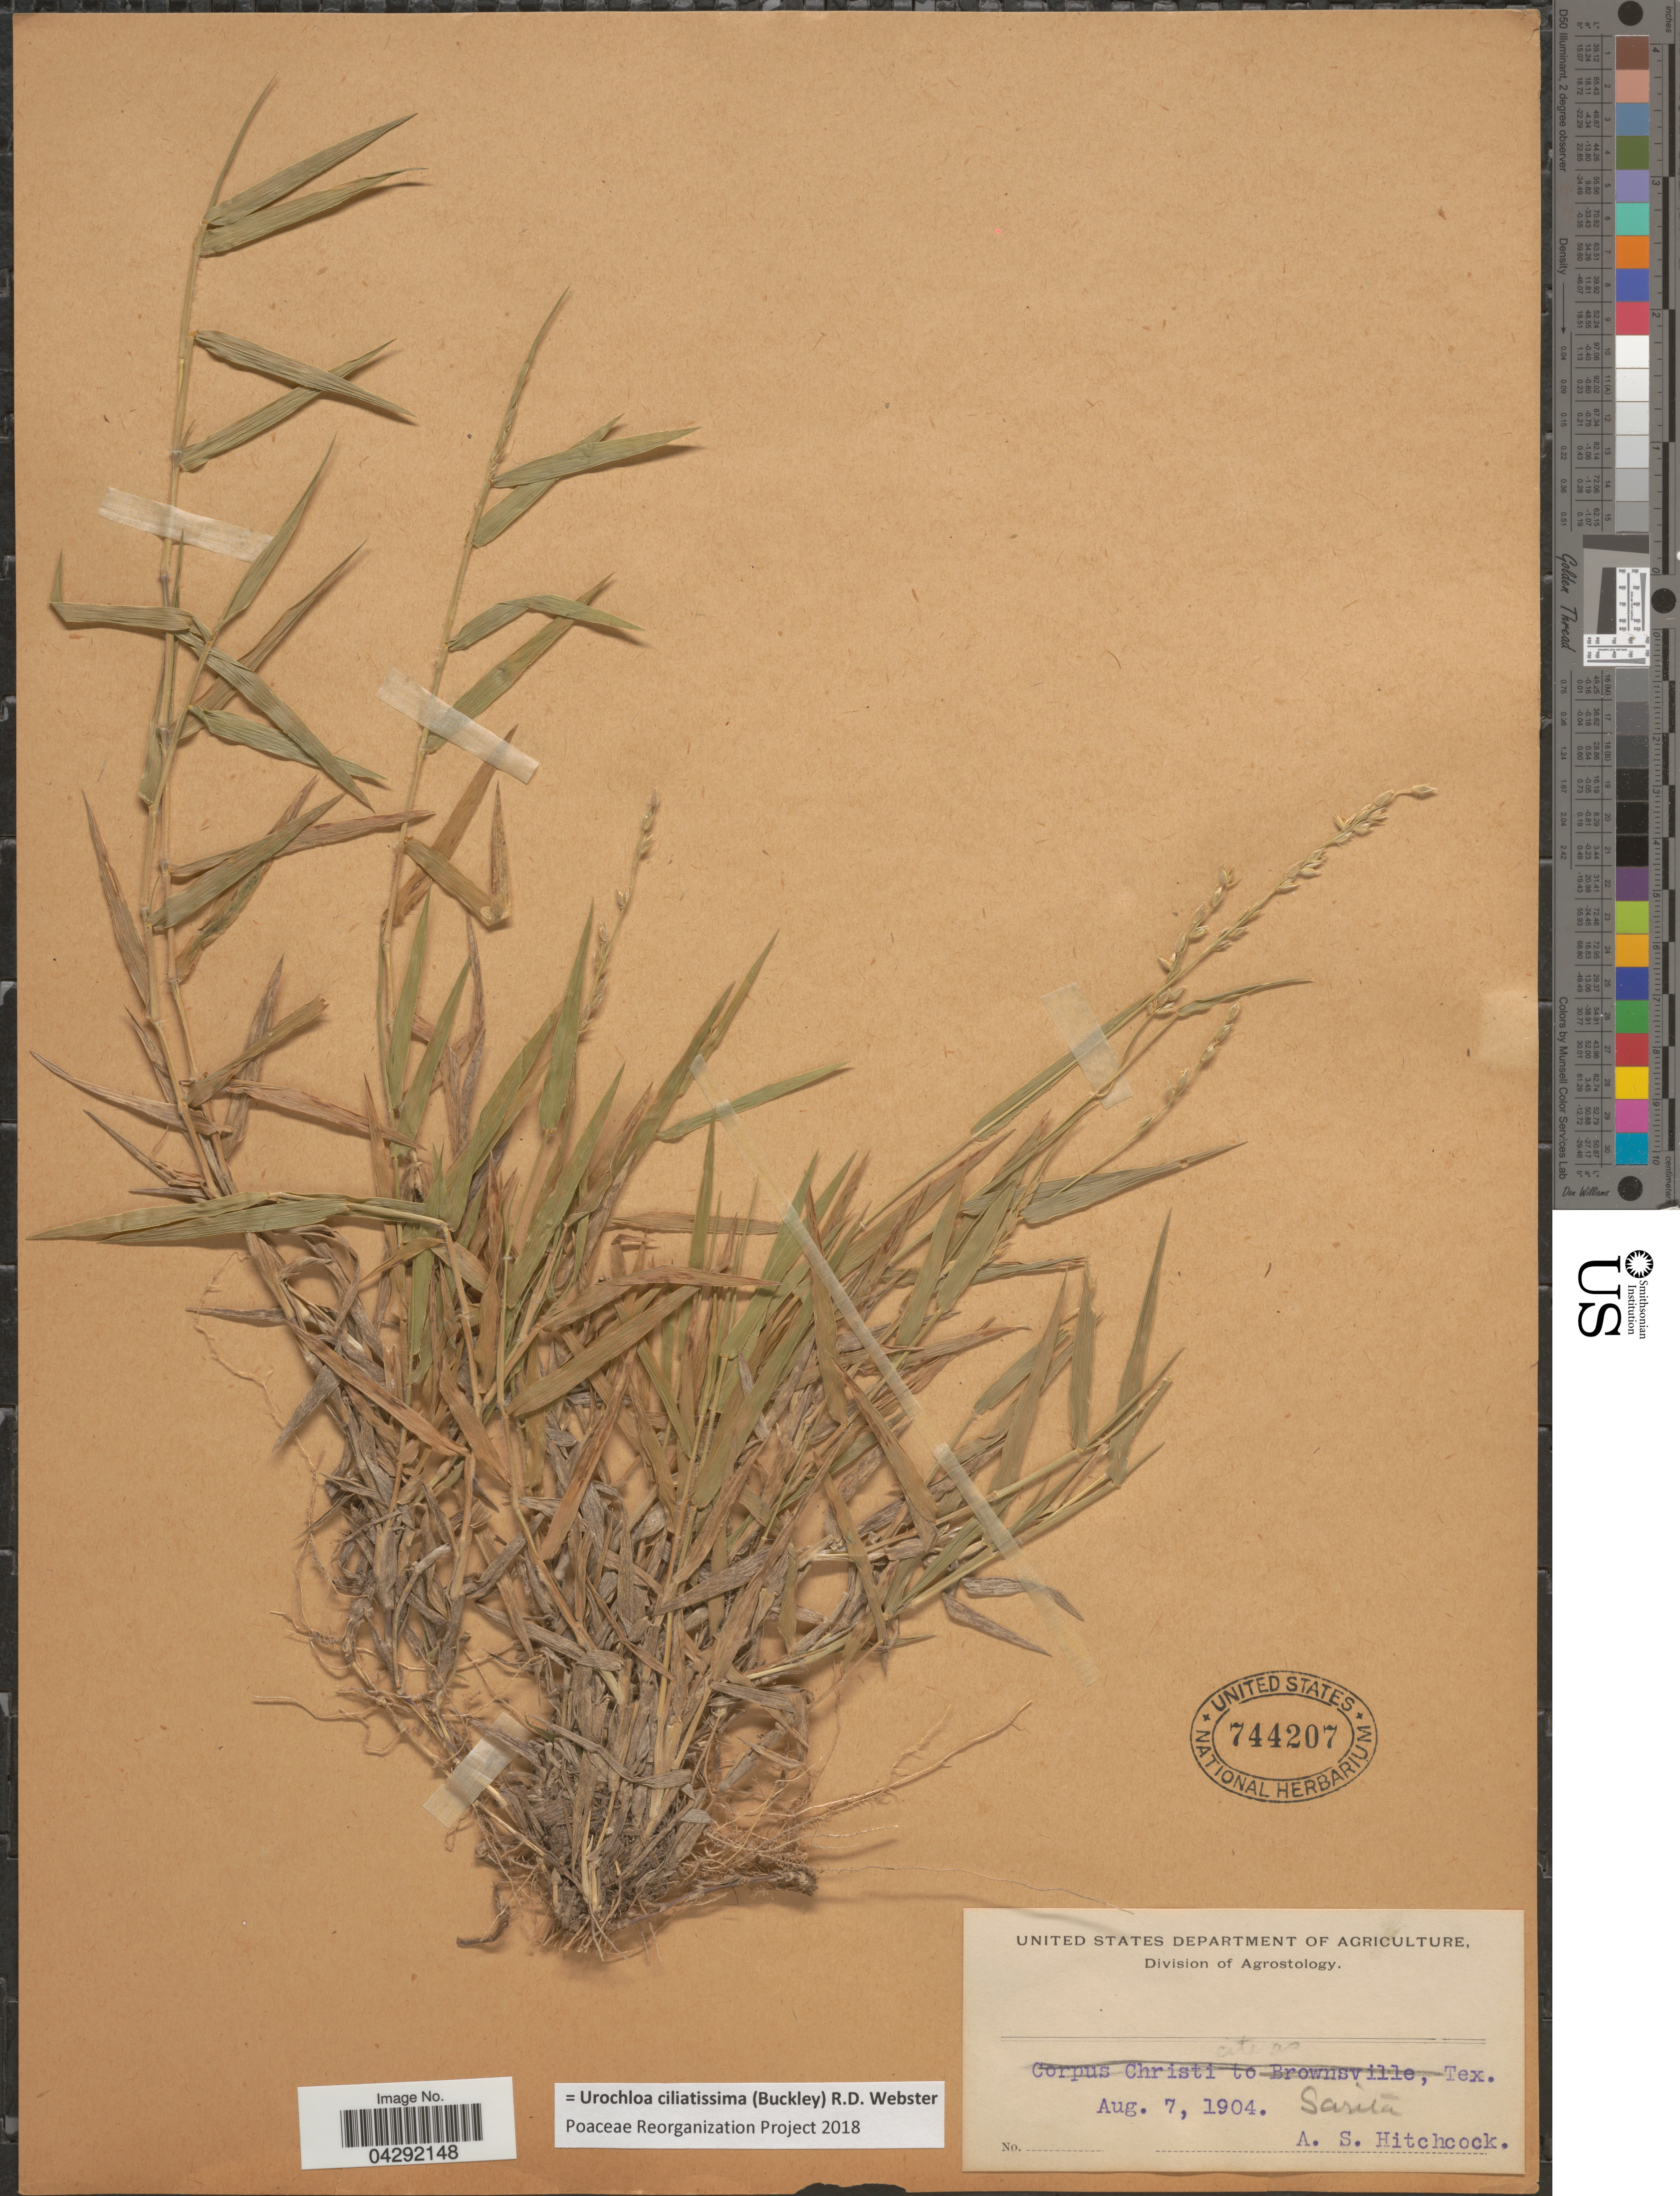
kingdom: Plantae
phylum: Tracheophyta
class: Liliopsida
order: Poales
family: Poaceae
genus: Urochloa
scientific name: Urochloa ciliatissima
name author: (Buckley) R.D. Webster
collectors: A. S. Hitchcock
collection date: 1904-08-07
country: United States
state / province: Texas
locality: Sarita.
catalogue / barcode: US 744207